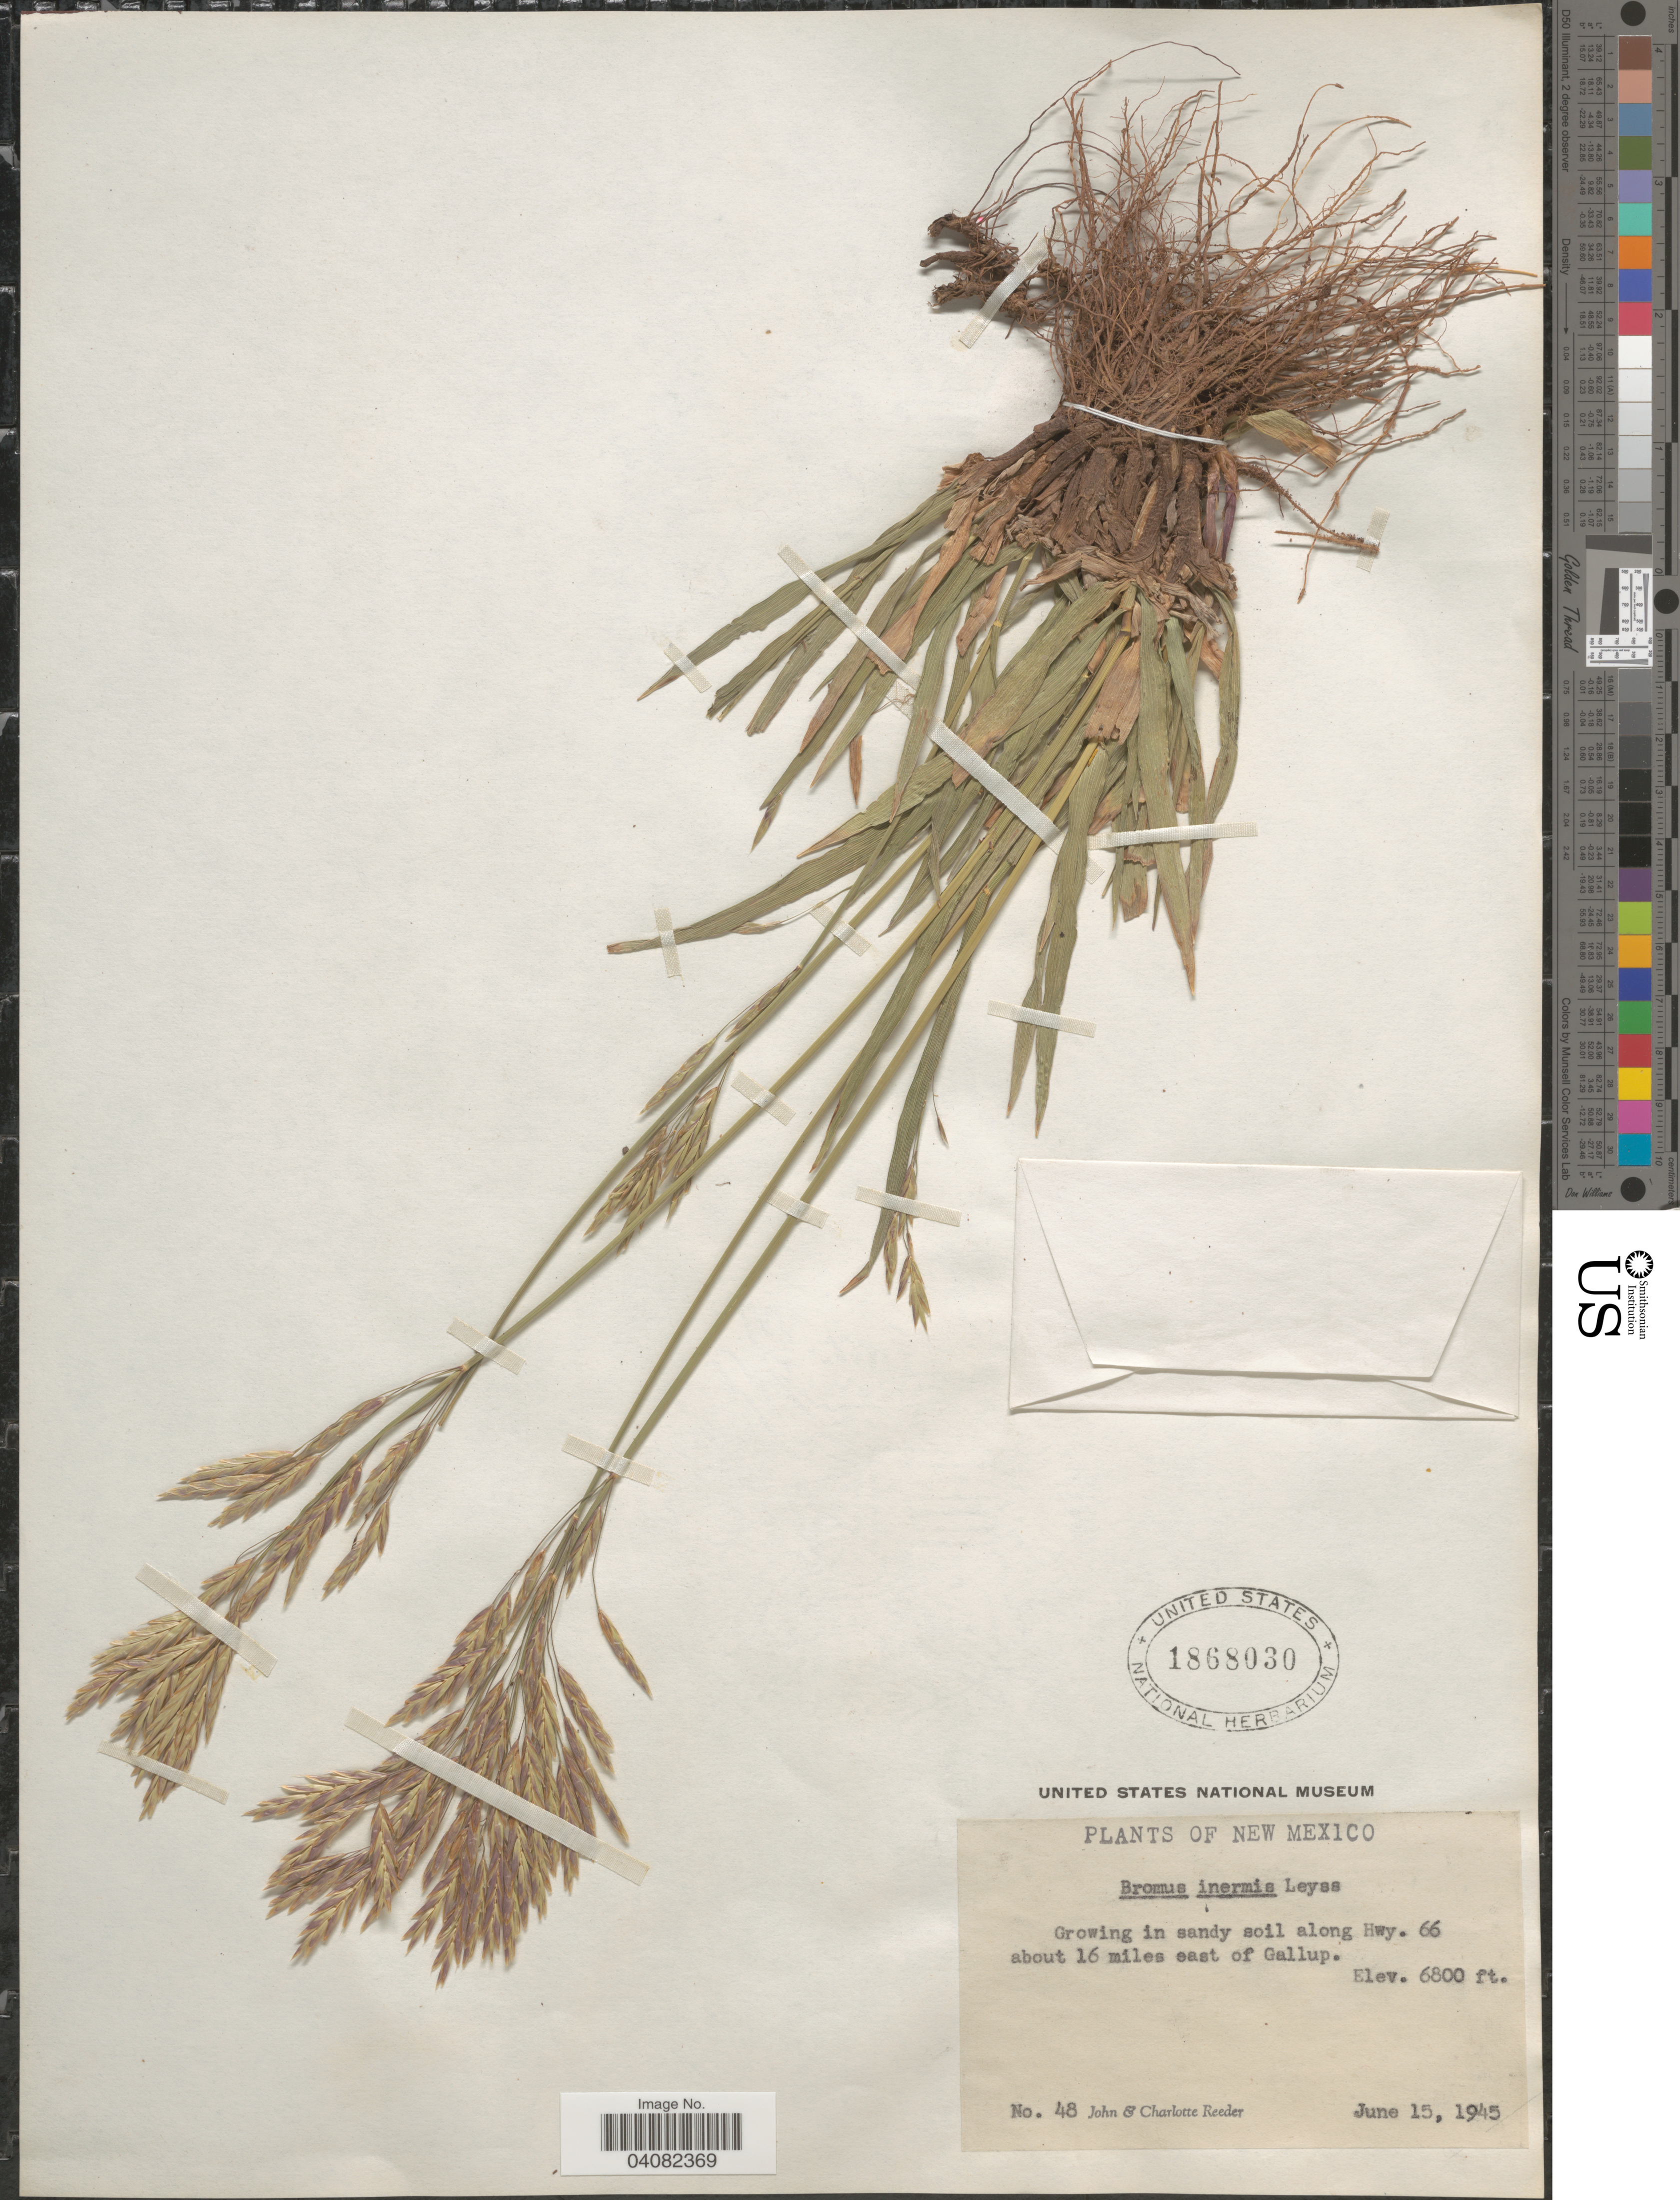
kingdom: Plantae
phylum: Tracheophyta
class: Liliopsida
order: Poales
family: Poaceae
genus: Bromus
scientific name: Bromus inermis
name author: Leyss.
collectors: J. R. Reeder & C. G. Reeder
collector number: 48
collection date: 1945-06-15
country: United States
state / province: New Mexico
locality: Growing in sandy soil along Hwy. 66 about 16 miles east of Gallup.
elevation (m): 2073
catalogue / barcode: US 1868030